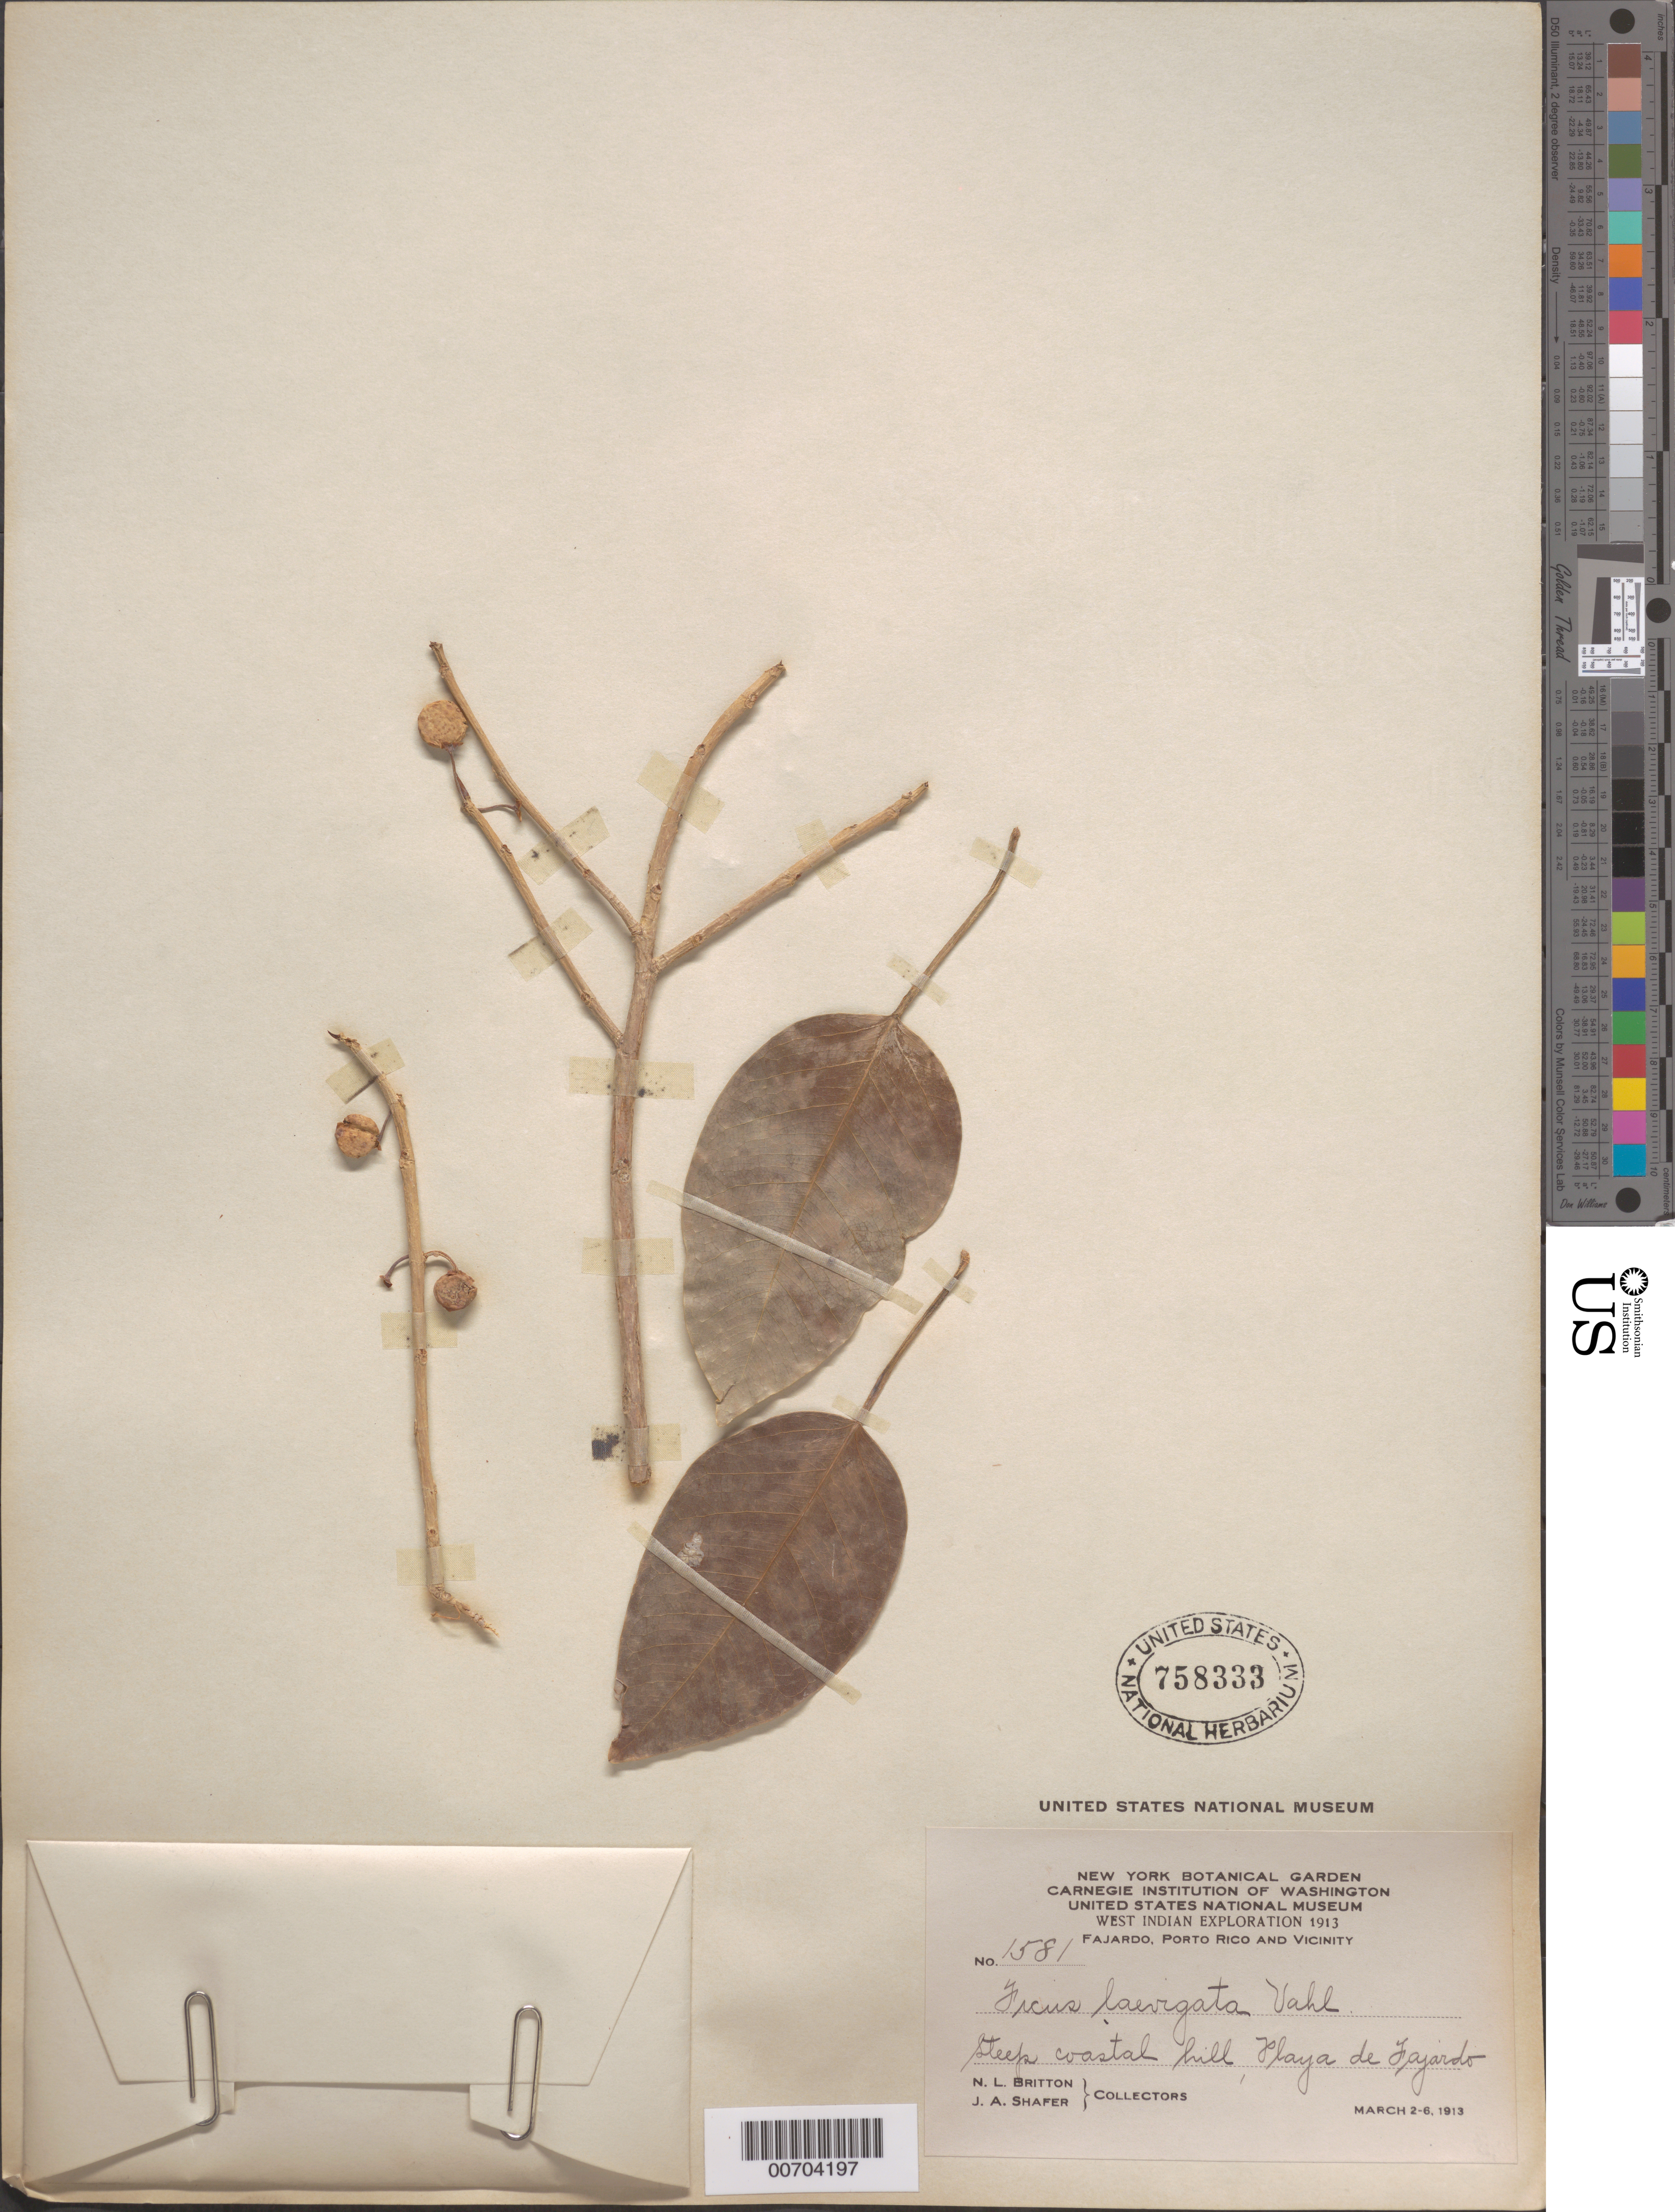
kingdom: Plantae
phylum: Tracheophyta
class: Magnoliopsida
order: Rosales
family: Moraceae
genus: Ficus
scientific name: Ficus laevigata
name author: Vahl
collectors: N. Britton & J. A. Shafer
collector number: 1581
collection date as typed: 02 Mar 1913 to 6 Mar 1913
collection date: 1913-03-02/1913-03-06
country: Puerto Rico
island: Greater Antilles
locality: Fajardo, vic of, Playa de Fajardo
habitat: Steep coastal hill.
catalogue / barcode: US 758333